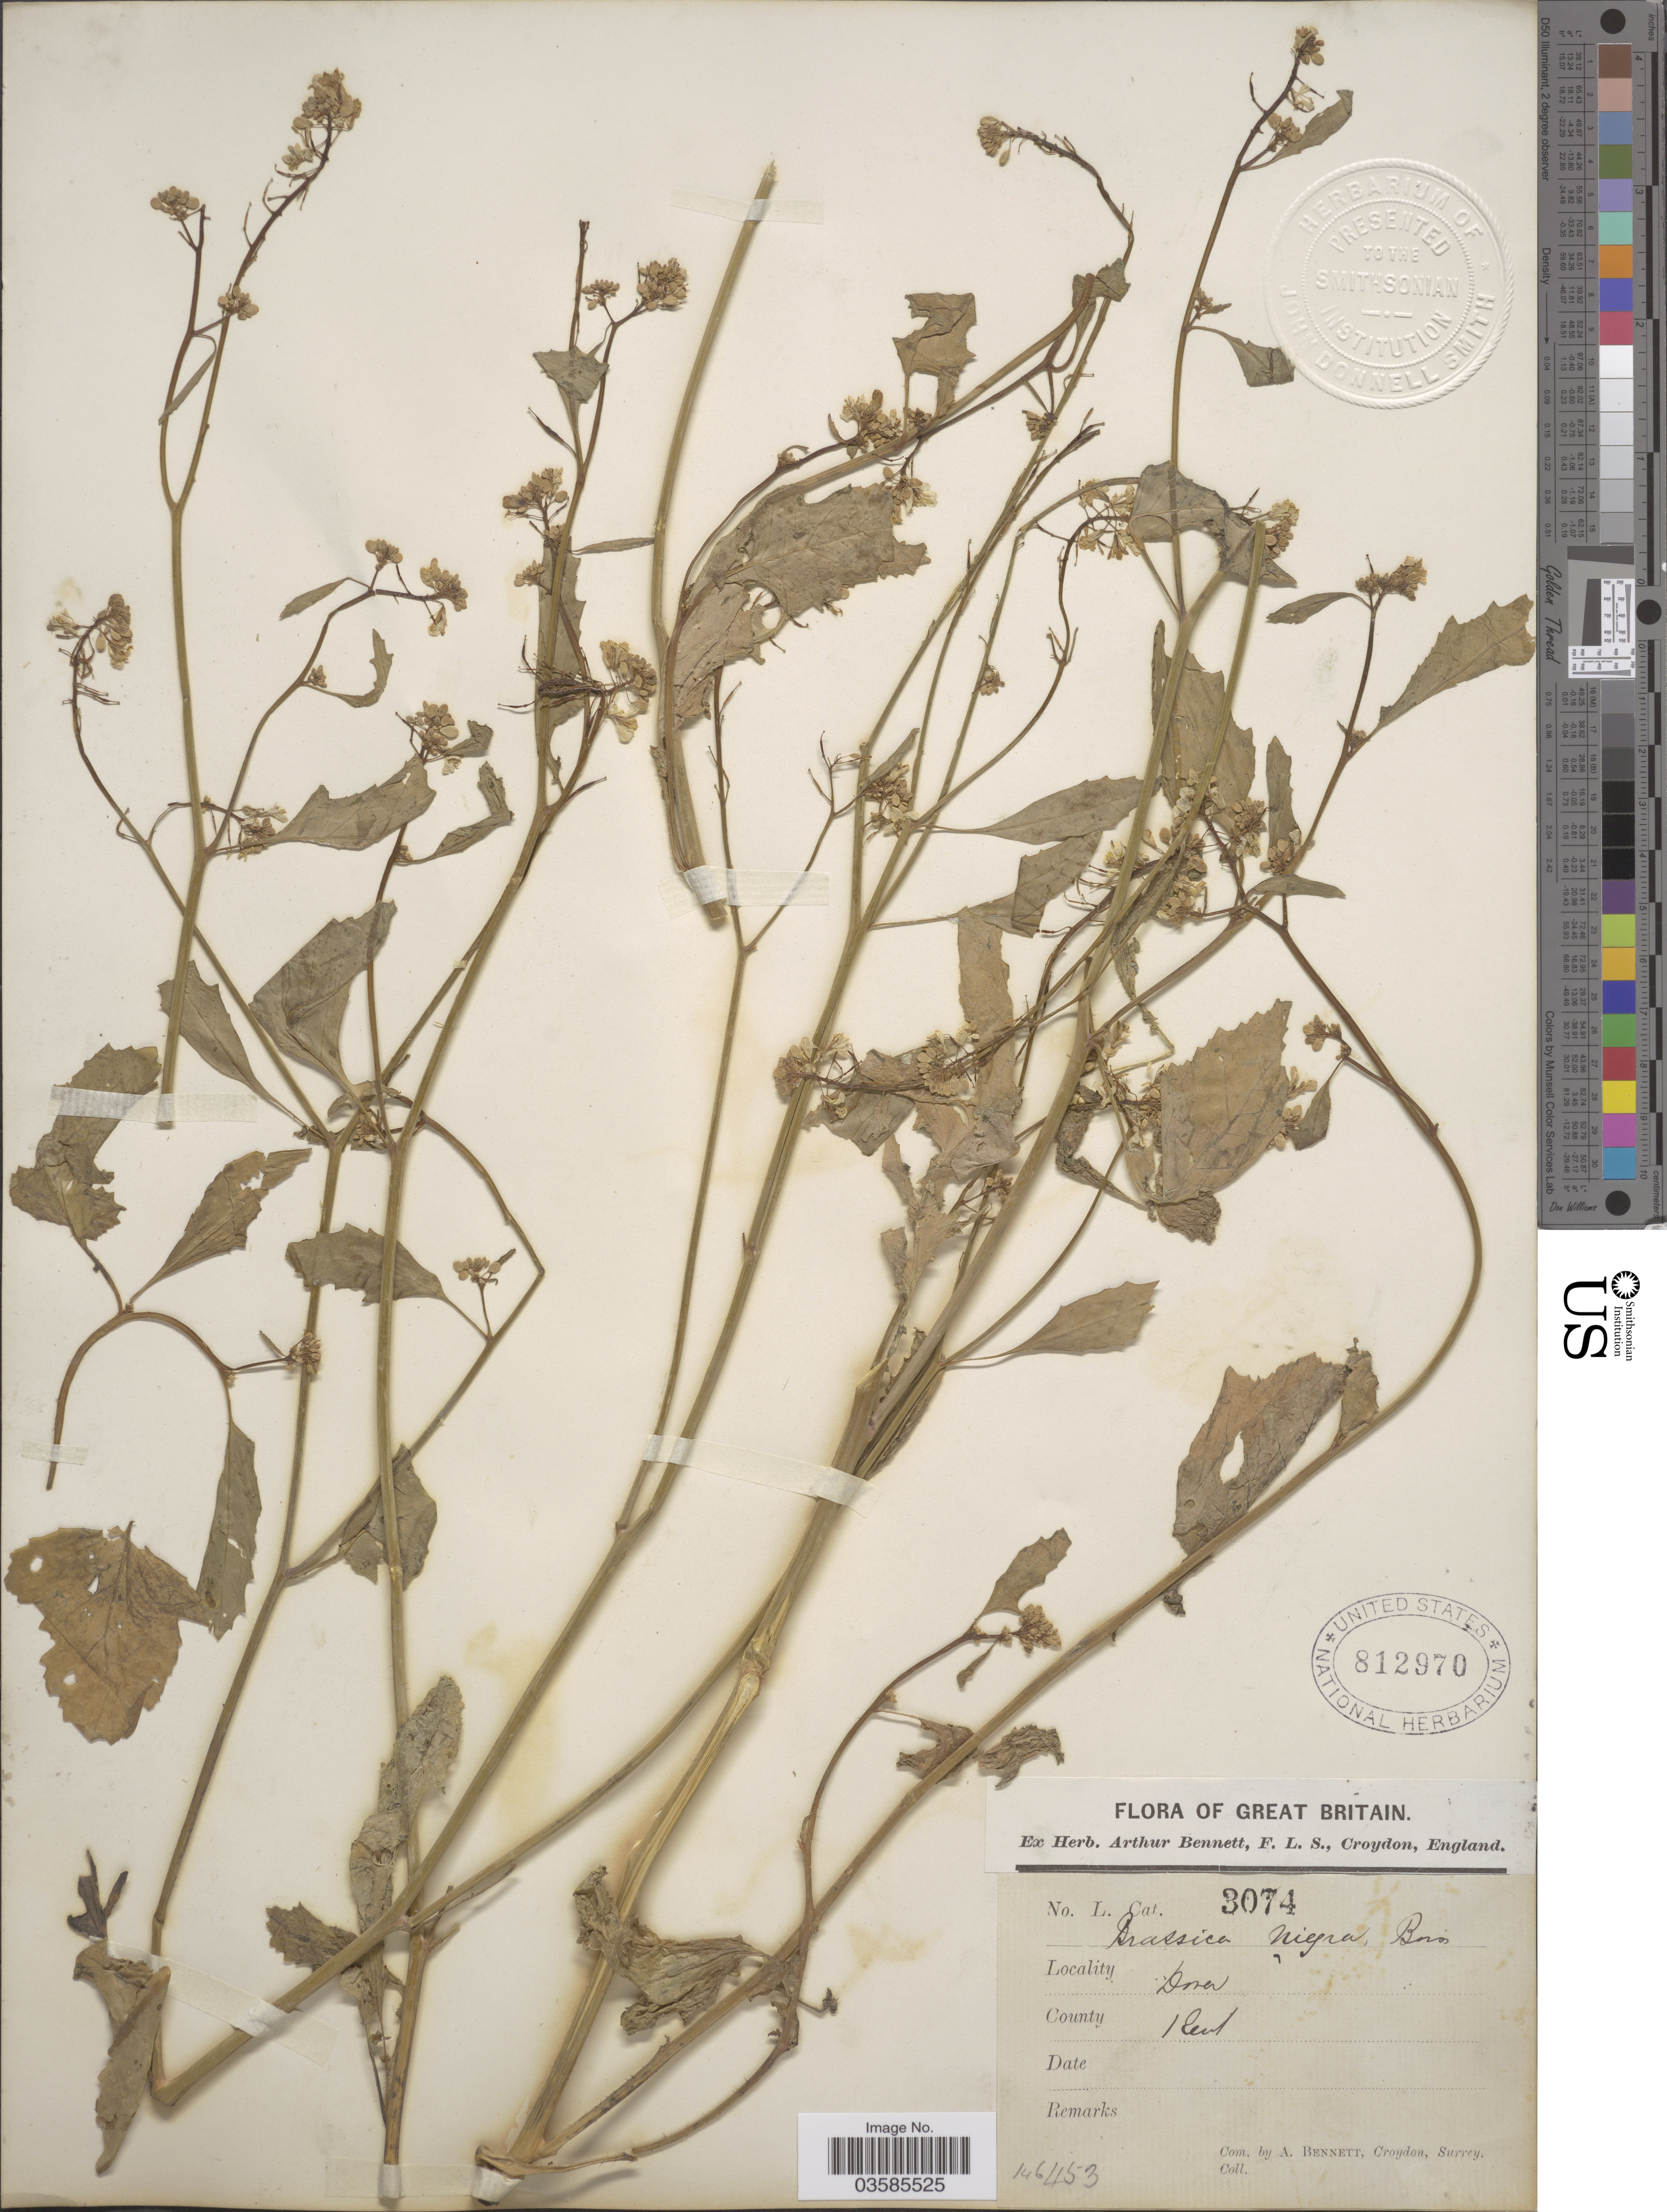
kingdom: Plantae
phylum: Tracheophyta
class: Magnoliopsida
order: Brassicales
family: Brassicaceae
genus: Brassica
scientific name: Brassica nigra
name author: (L.) W.D.J. Koch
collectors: A. Bennett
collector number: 3074?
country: United Kingdom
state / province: England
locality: Dover. County Kent.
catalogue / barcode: US 812970